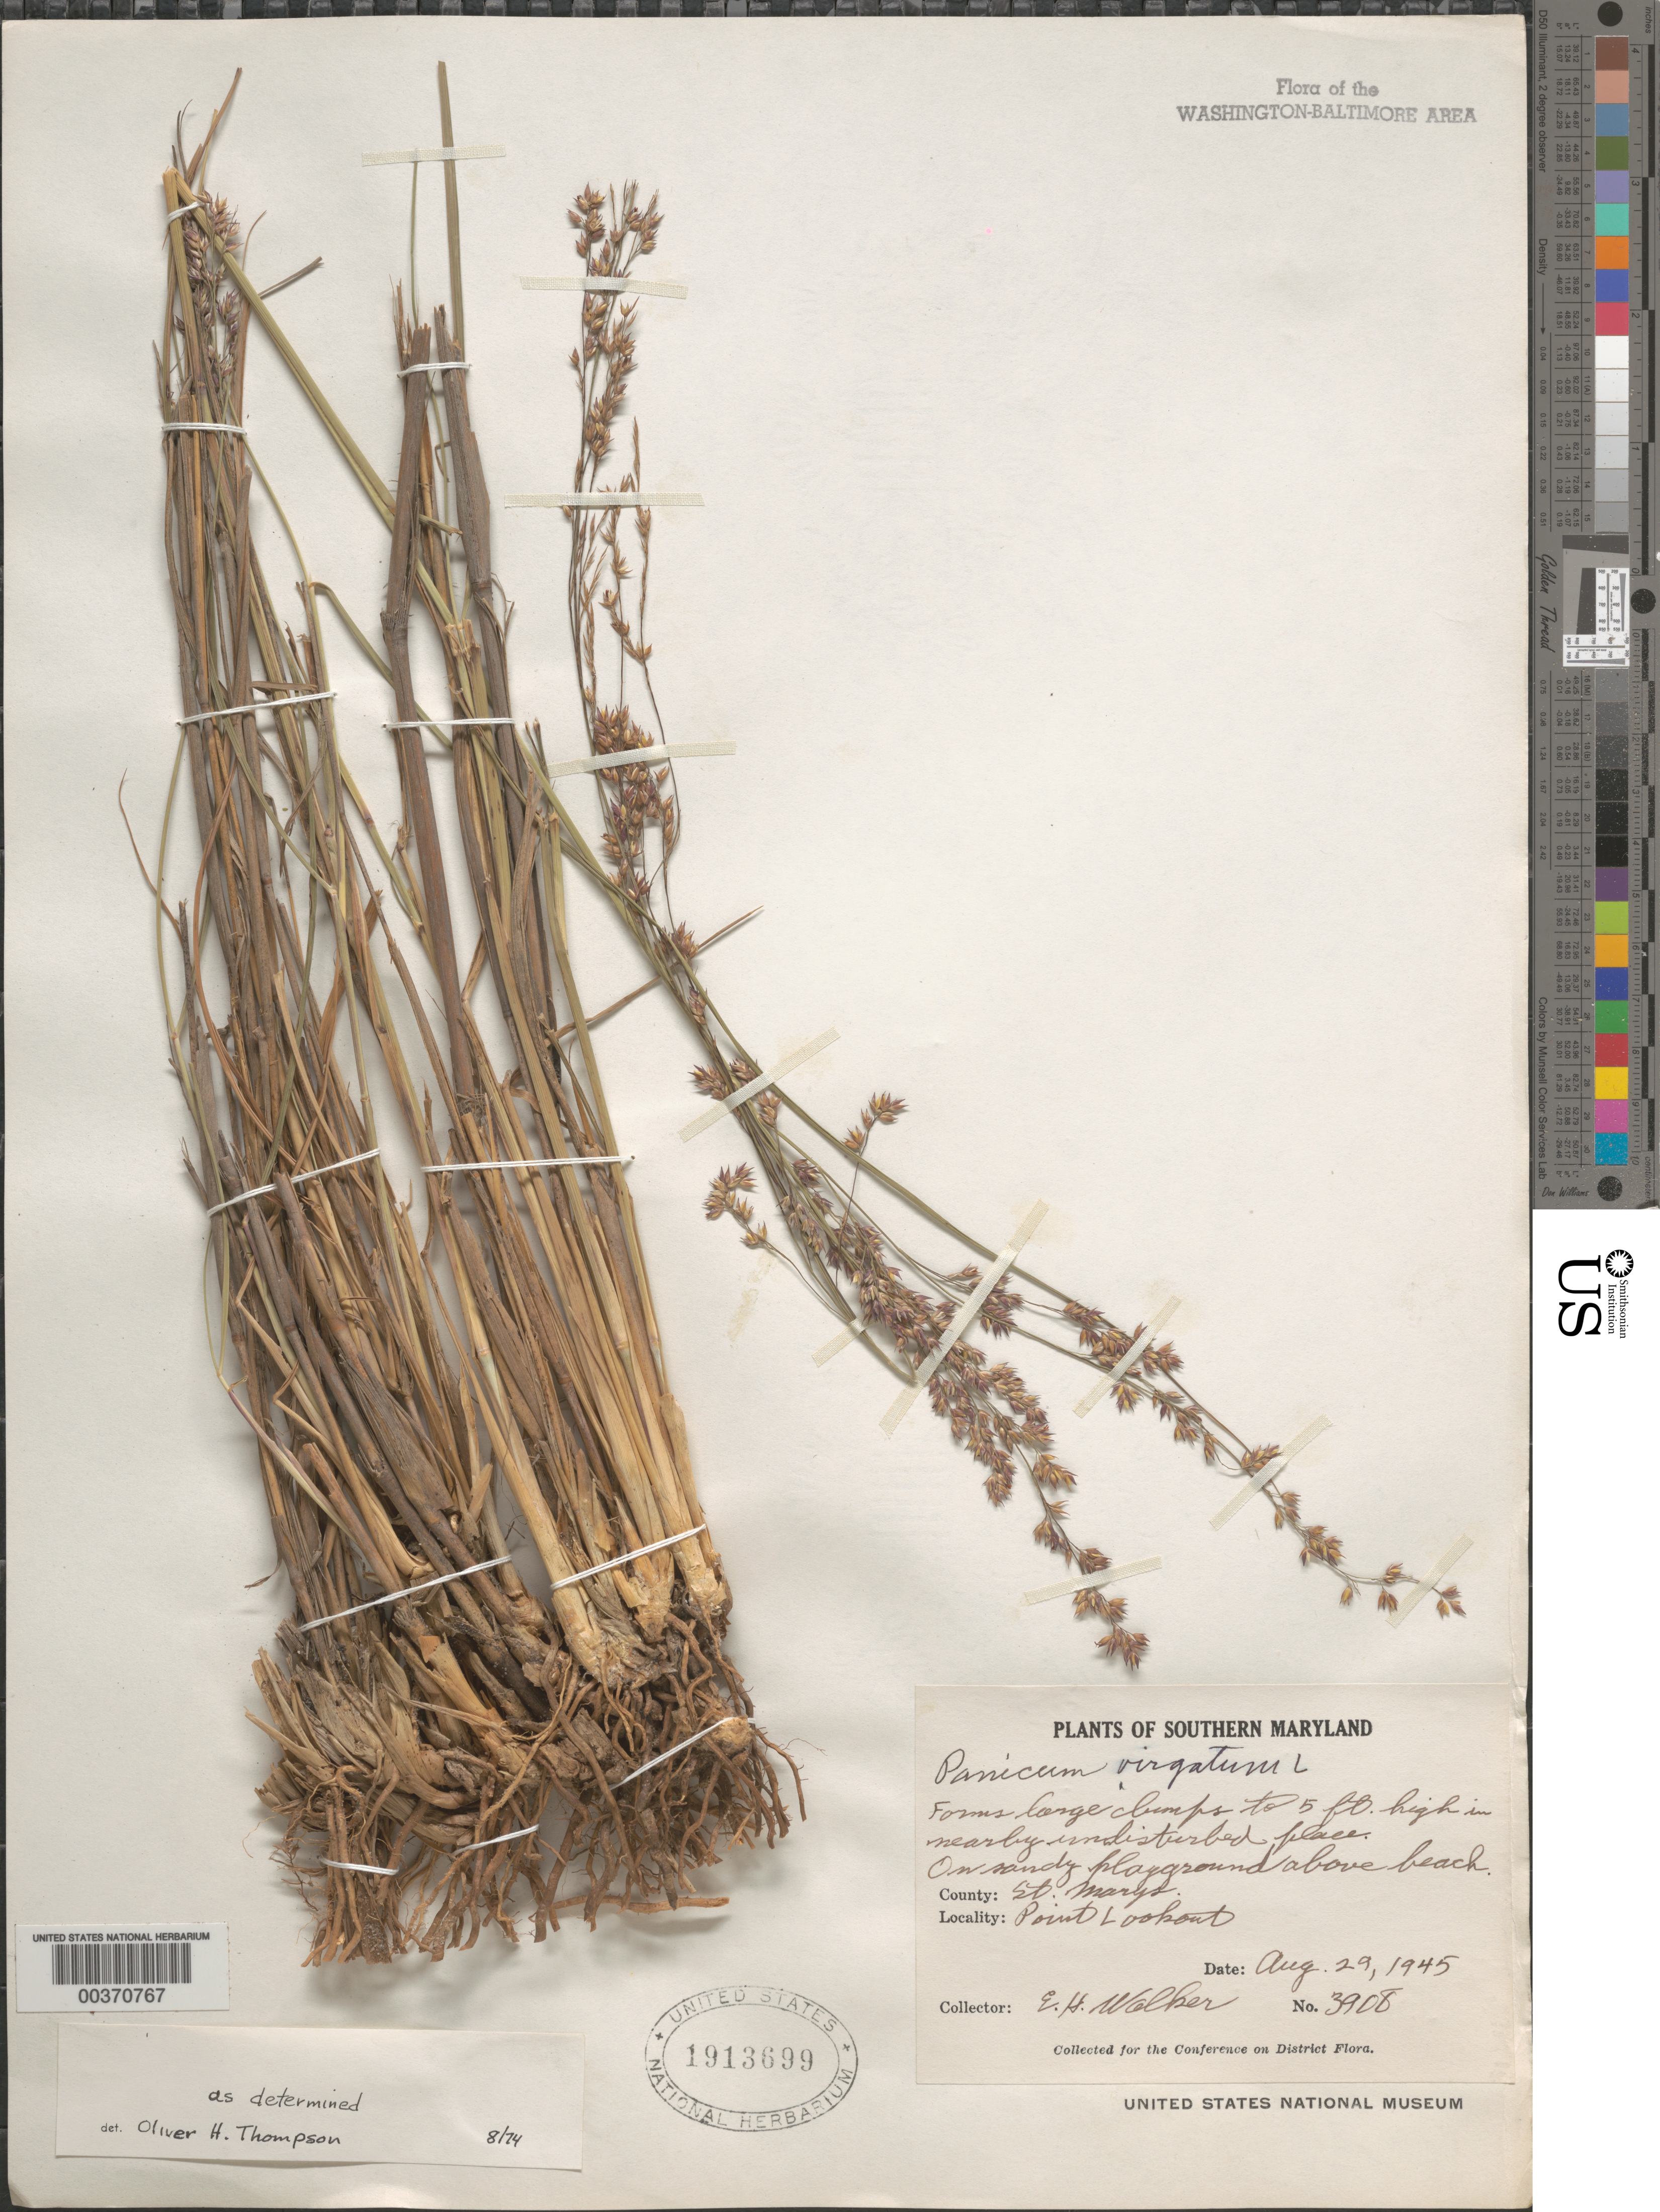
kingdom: Plantae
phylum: Tracheophyta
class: Liliopsida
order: Poales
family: Poaceae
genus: Panicum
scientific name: Panicum virgatum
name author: L.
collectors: E. H. Walker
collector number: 3908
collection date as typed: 29 Aug 1945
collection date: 1945-08-29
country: United States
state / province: Maryland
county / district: St. Mary's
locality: Point Lookout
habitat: On sandy playground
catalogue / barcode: US 1913699